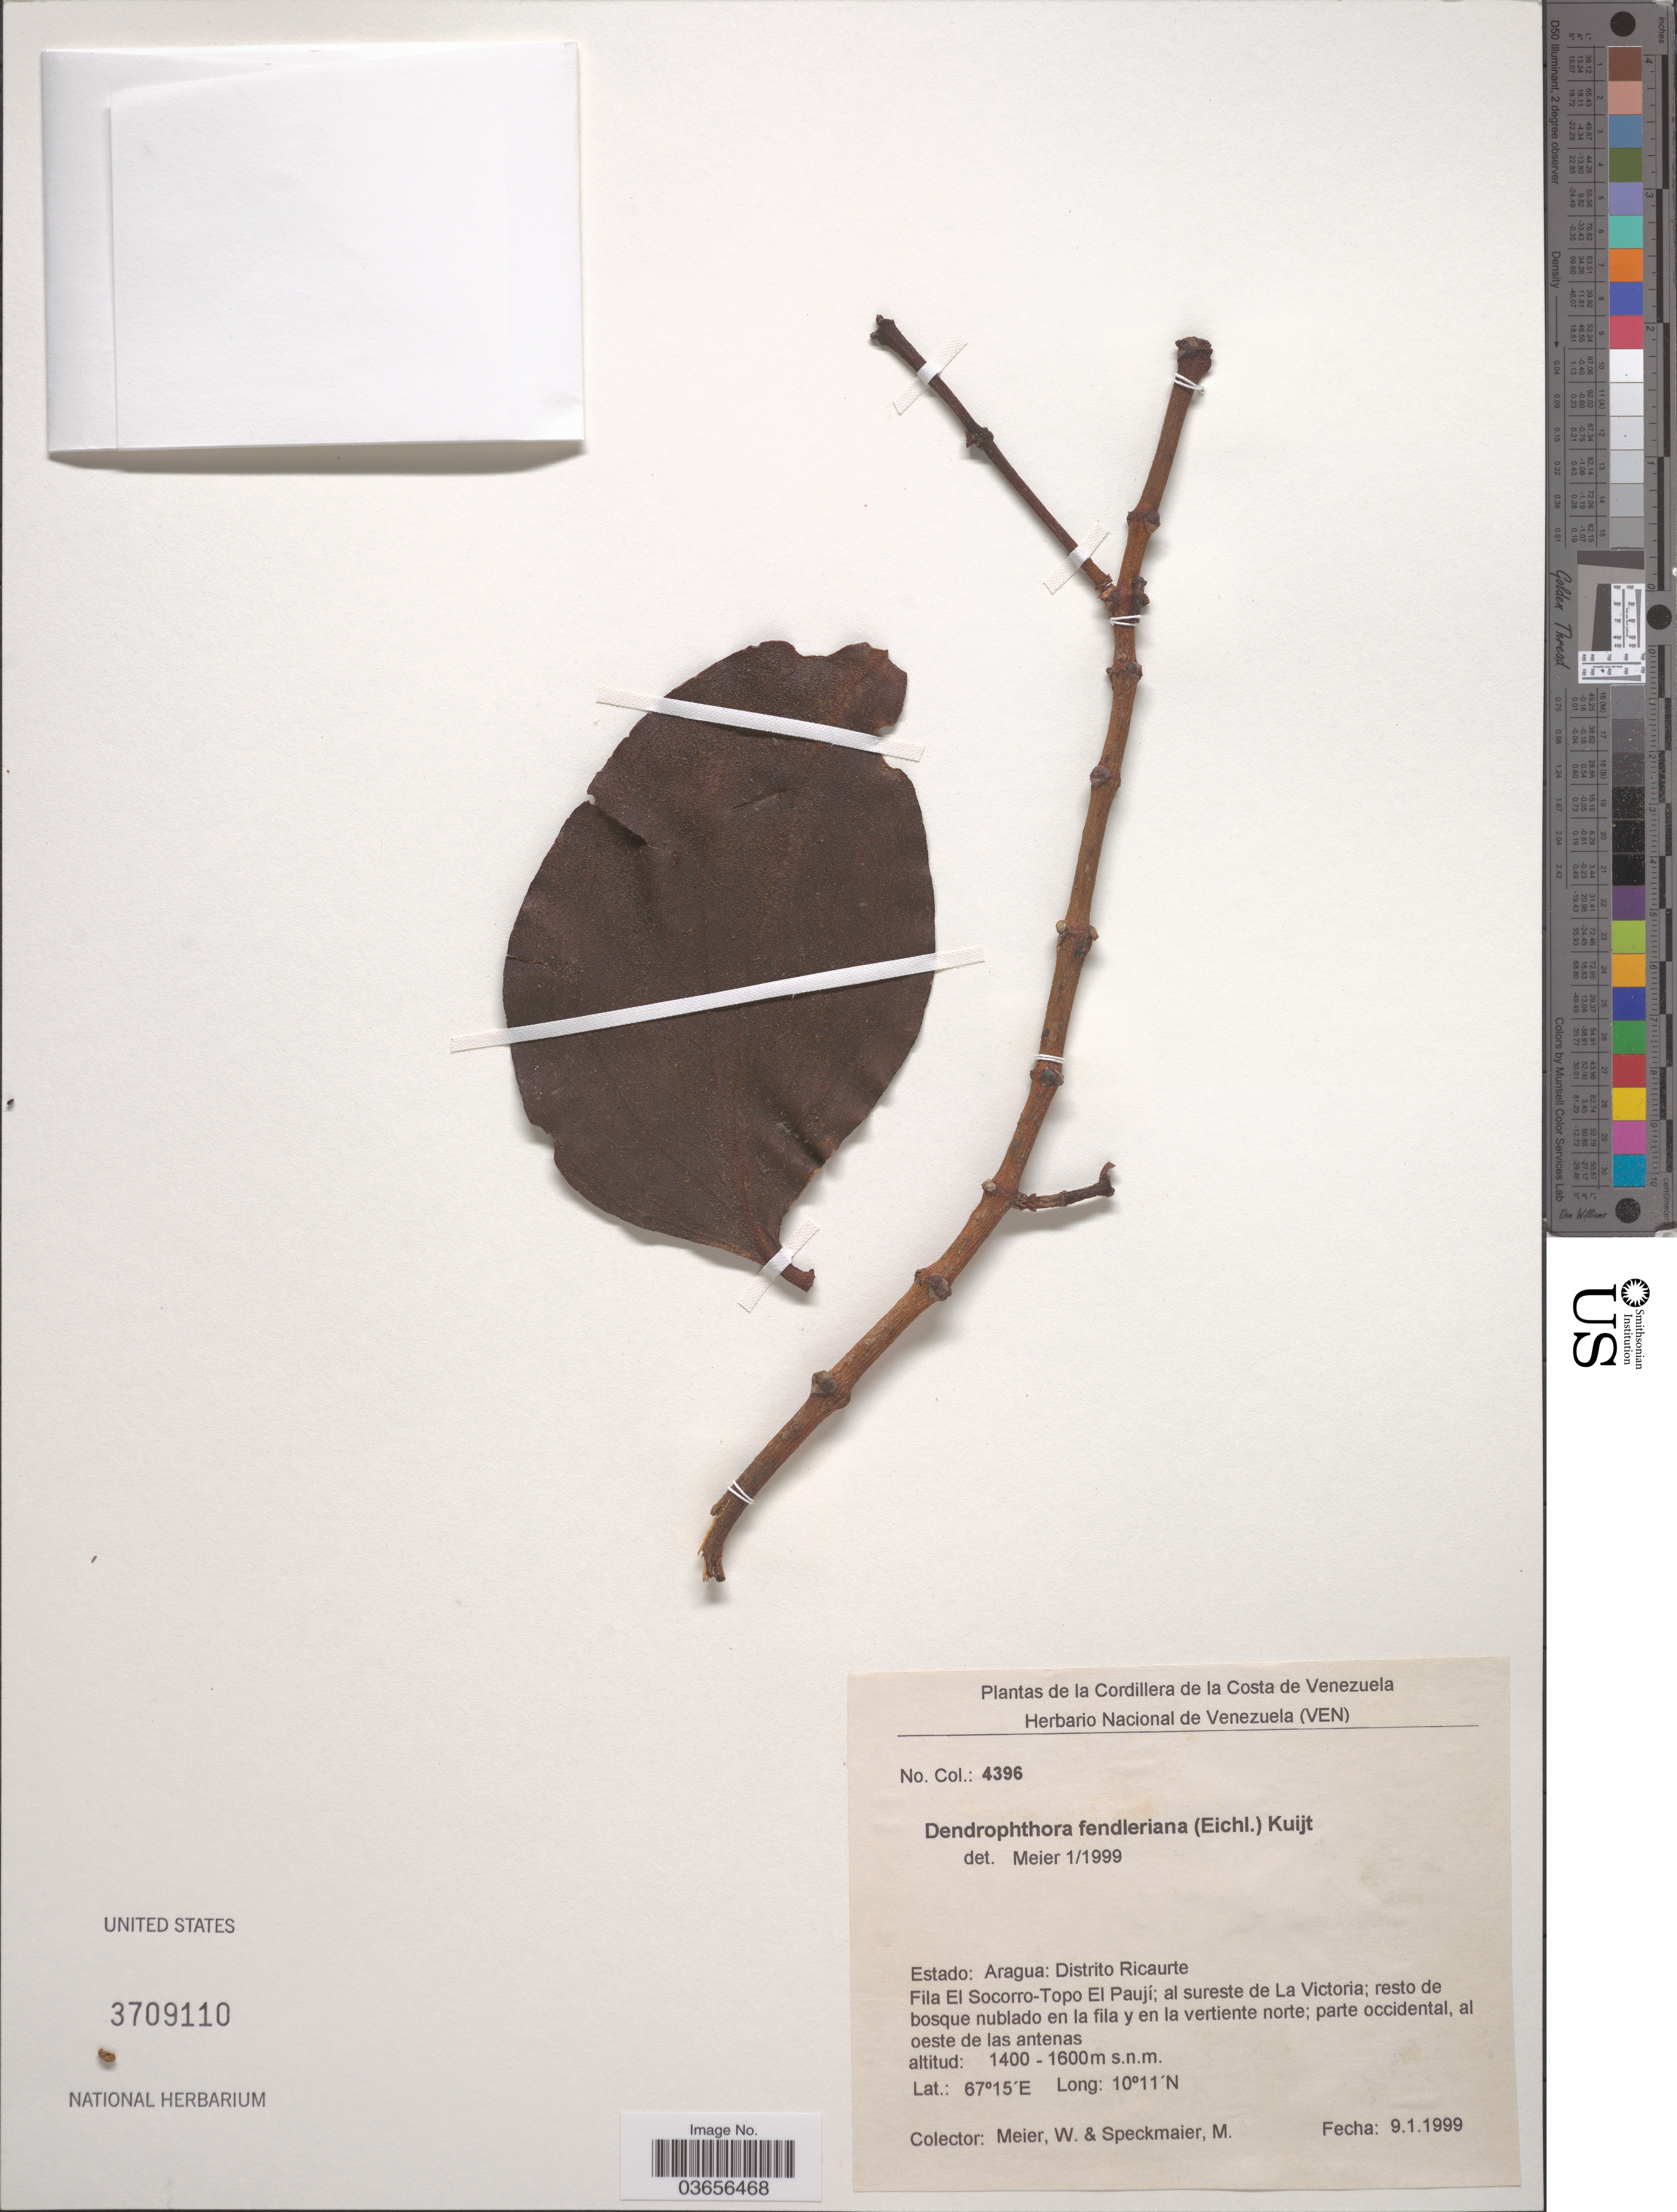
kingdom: Plantae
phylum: Tracheophyta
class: Magnoliopsida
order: Santalales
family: Viscaceae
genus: Dendrophthora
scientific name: Dendrophthora fendleriana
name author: (Eichler) Kuijt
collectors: W. Meier & M. Speckmaier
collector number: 4396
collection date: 1999-01-09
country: Venezuela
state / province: Aragua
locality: De la Cordillera de la Costa de Venezuela. Distrito Ricaurte. Fila El Socorro-Topo El Paují; al sureste de La Victoria; resto de bosque nublado en la fila y en la vertiente norte; parte occidental; al oeste de las antenas.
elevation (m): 1400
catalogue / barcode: US 3709110